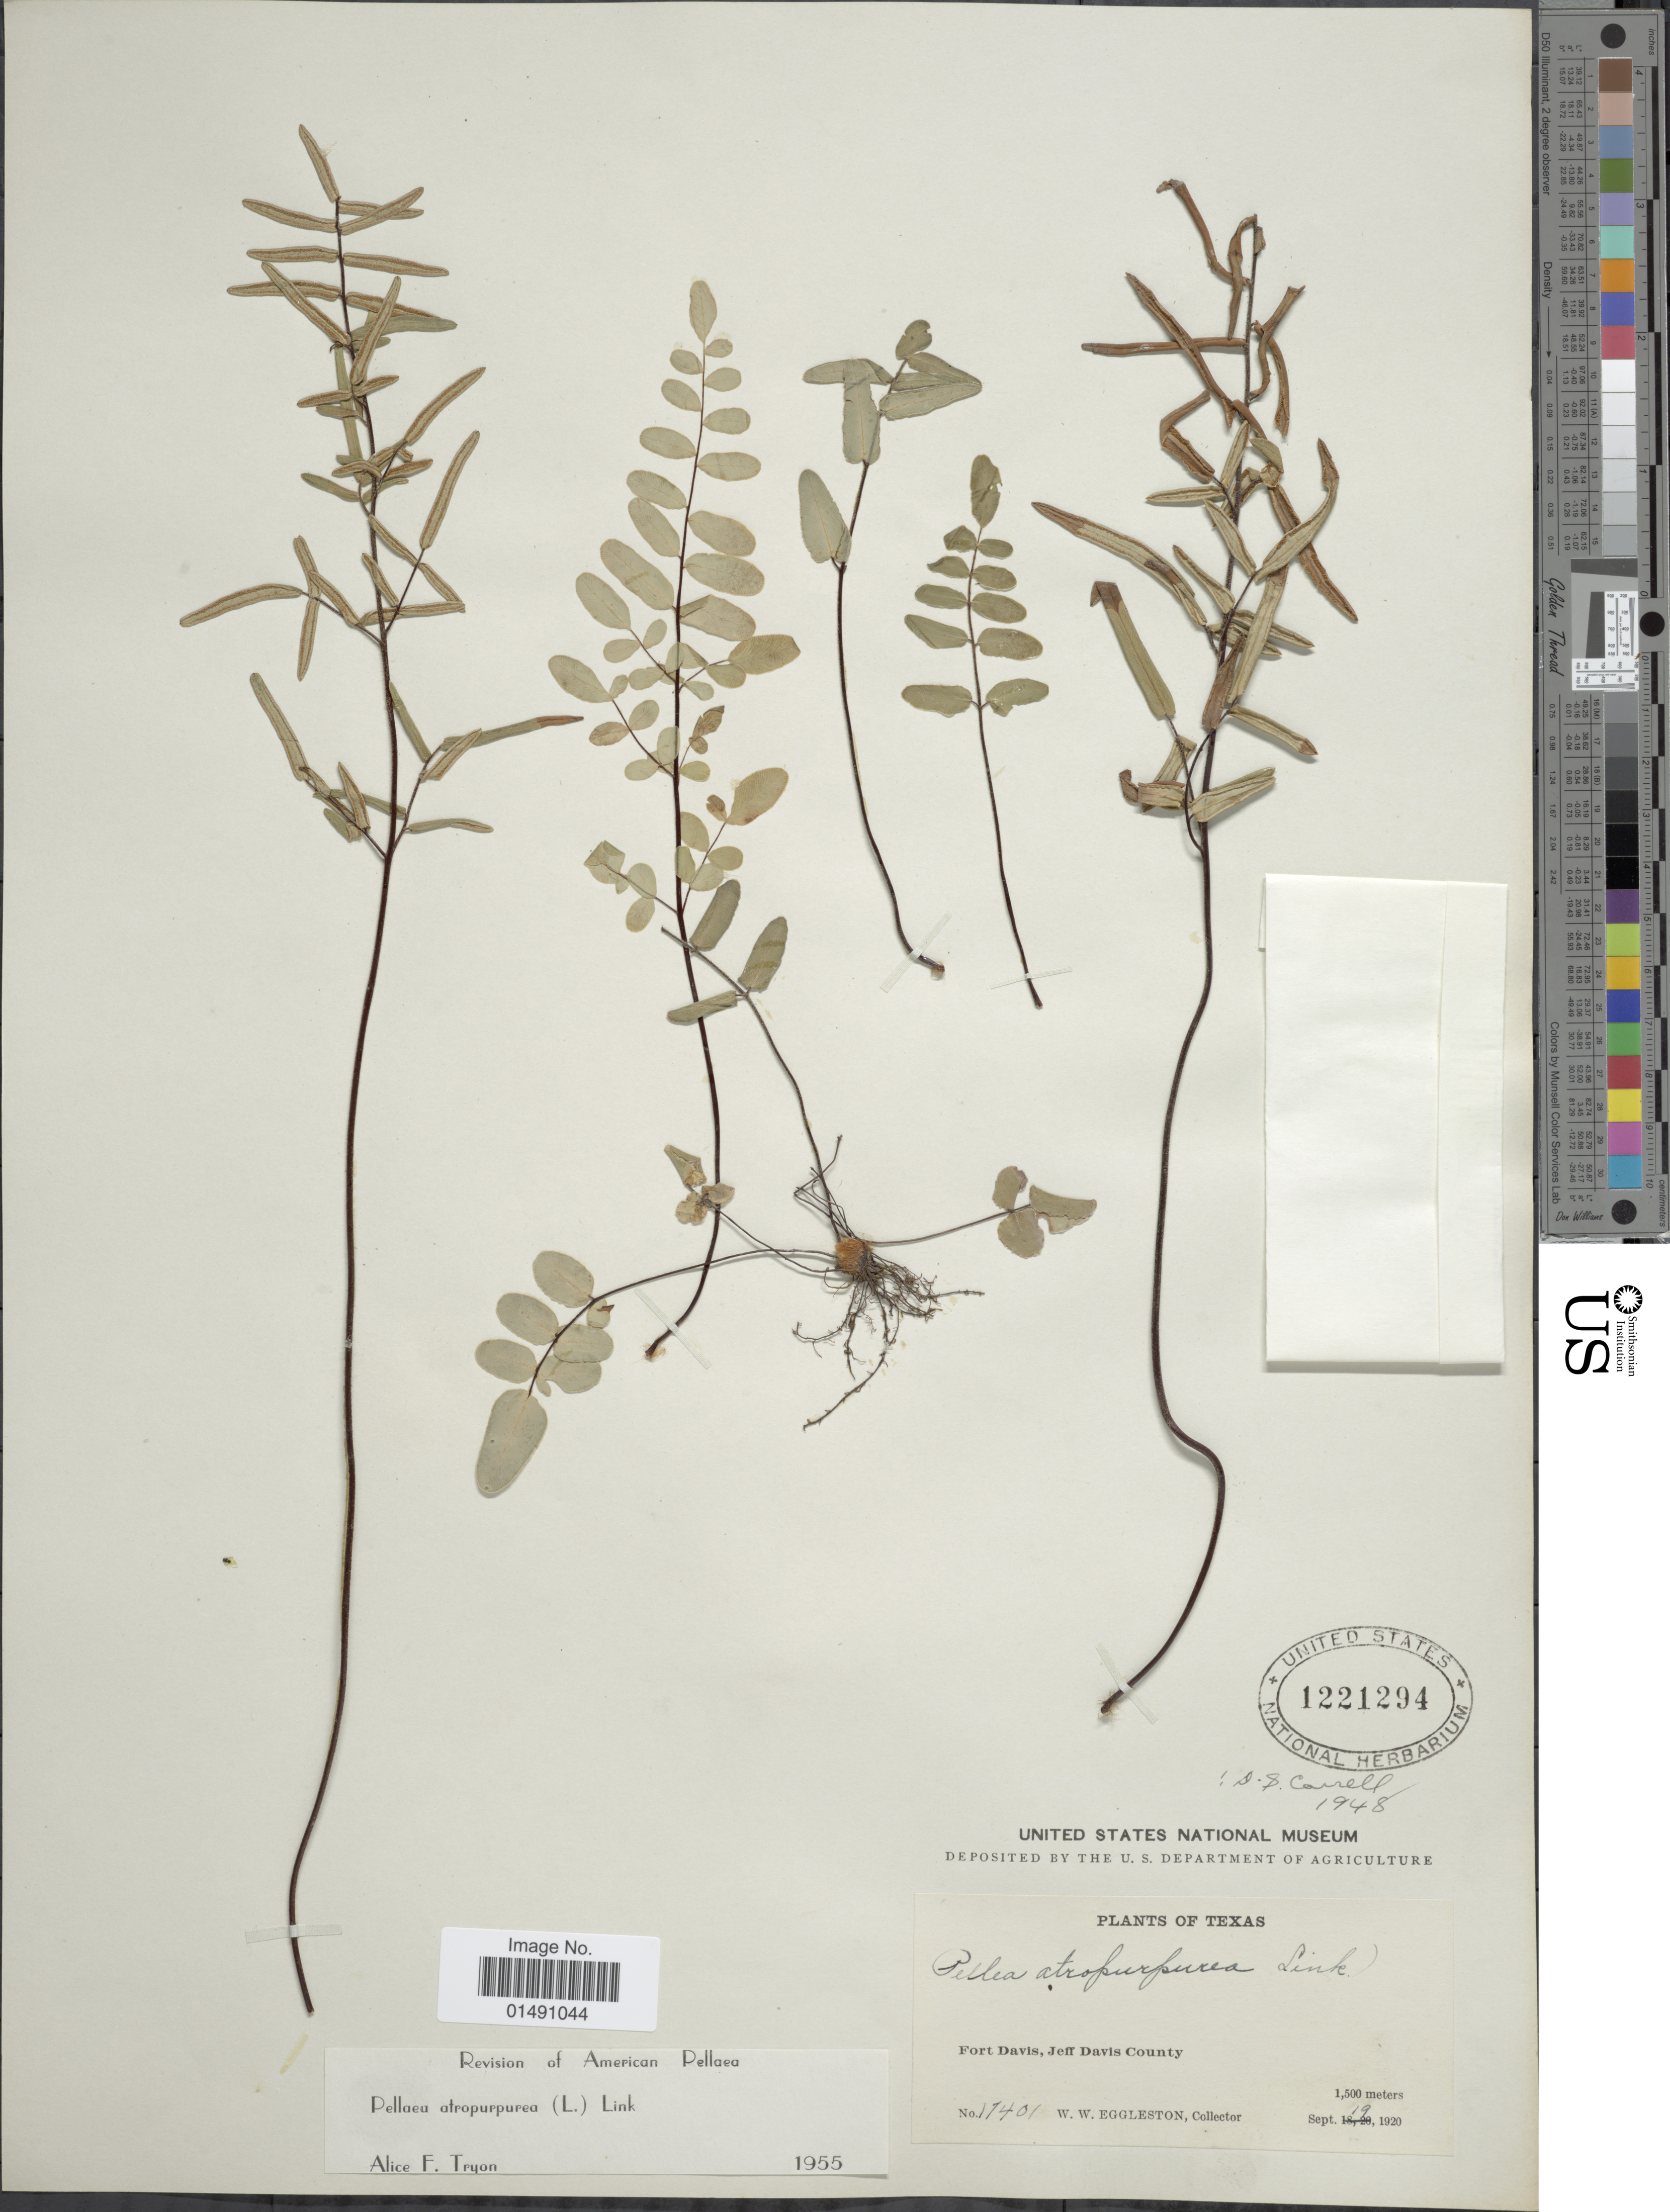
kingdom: Plantae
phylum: Tracheophyta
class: Polypodiopsida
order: Polypodiales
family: Pteridaceae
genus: Pellaea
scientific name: Pellaea atropurpurea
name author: (L.) Link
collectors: W. W. Eggleston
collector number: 17401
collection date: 1920-09-19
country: United States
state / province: Texas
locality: Fort Davis, Jeff Davis County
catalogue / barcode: US 1221294